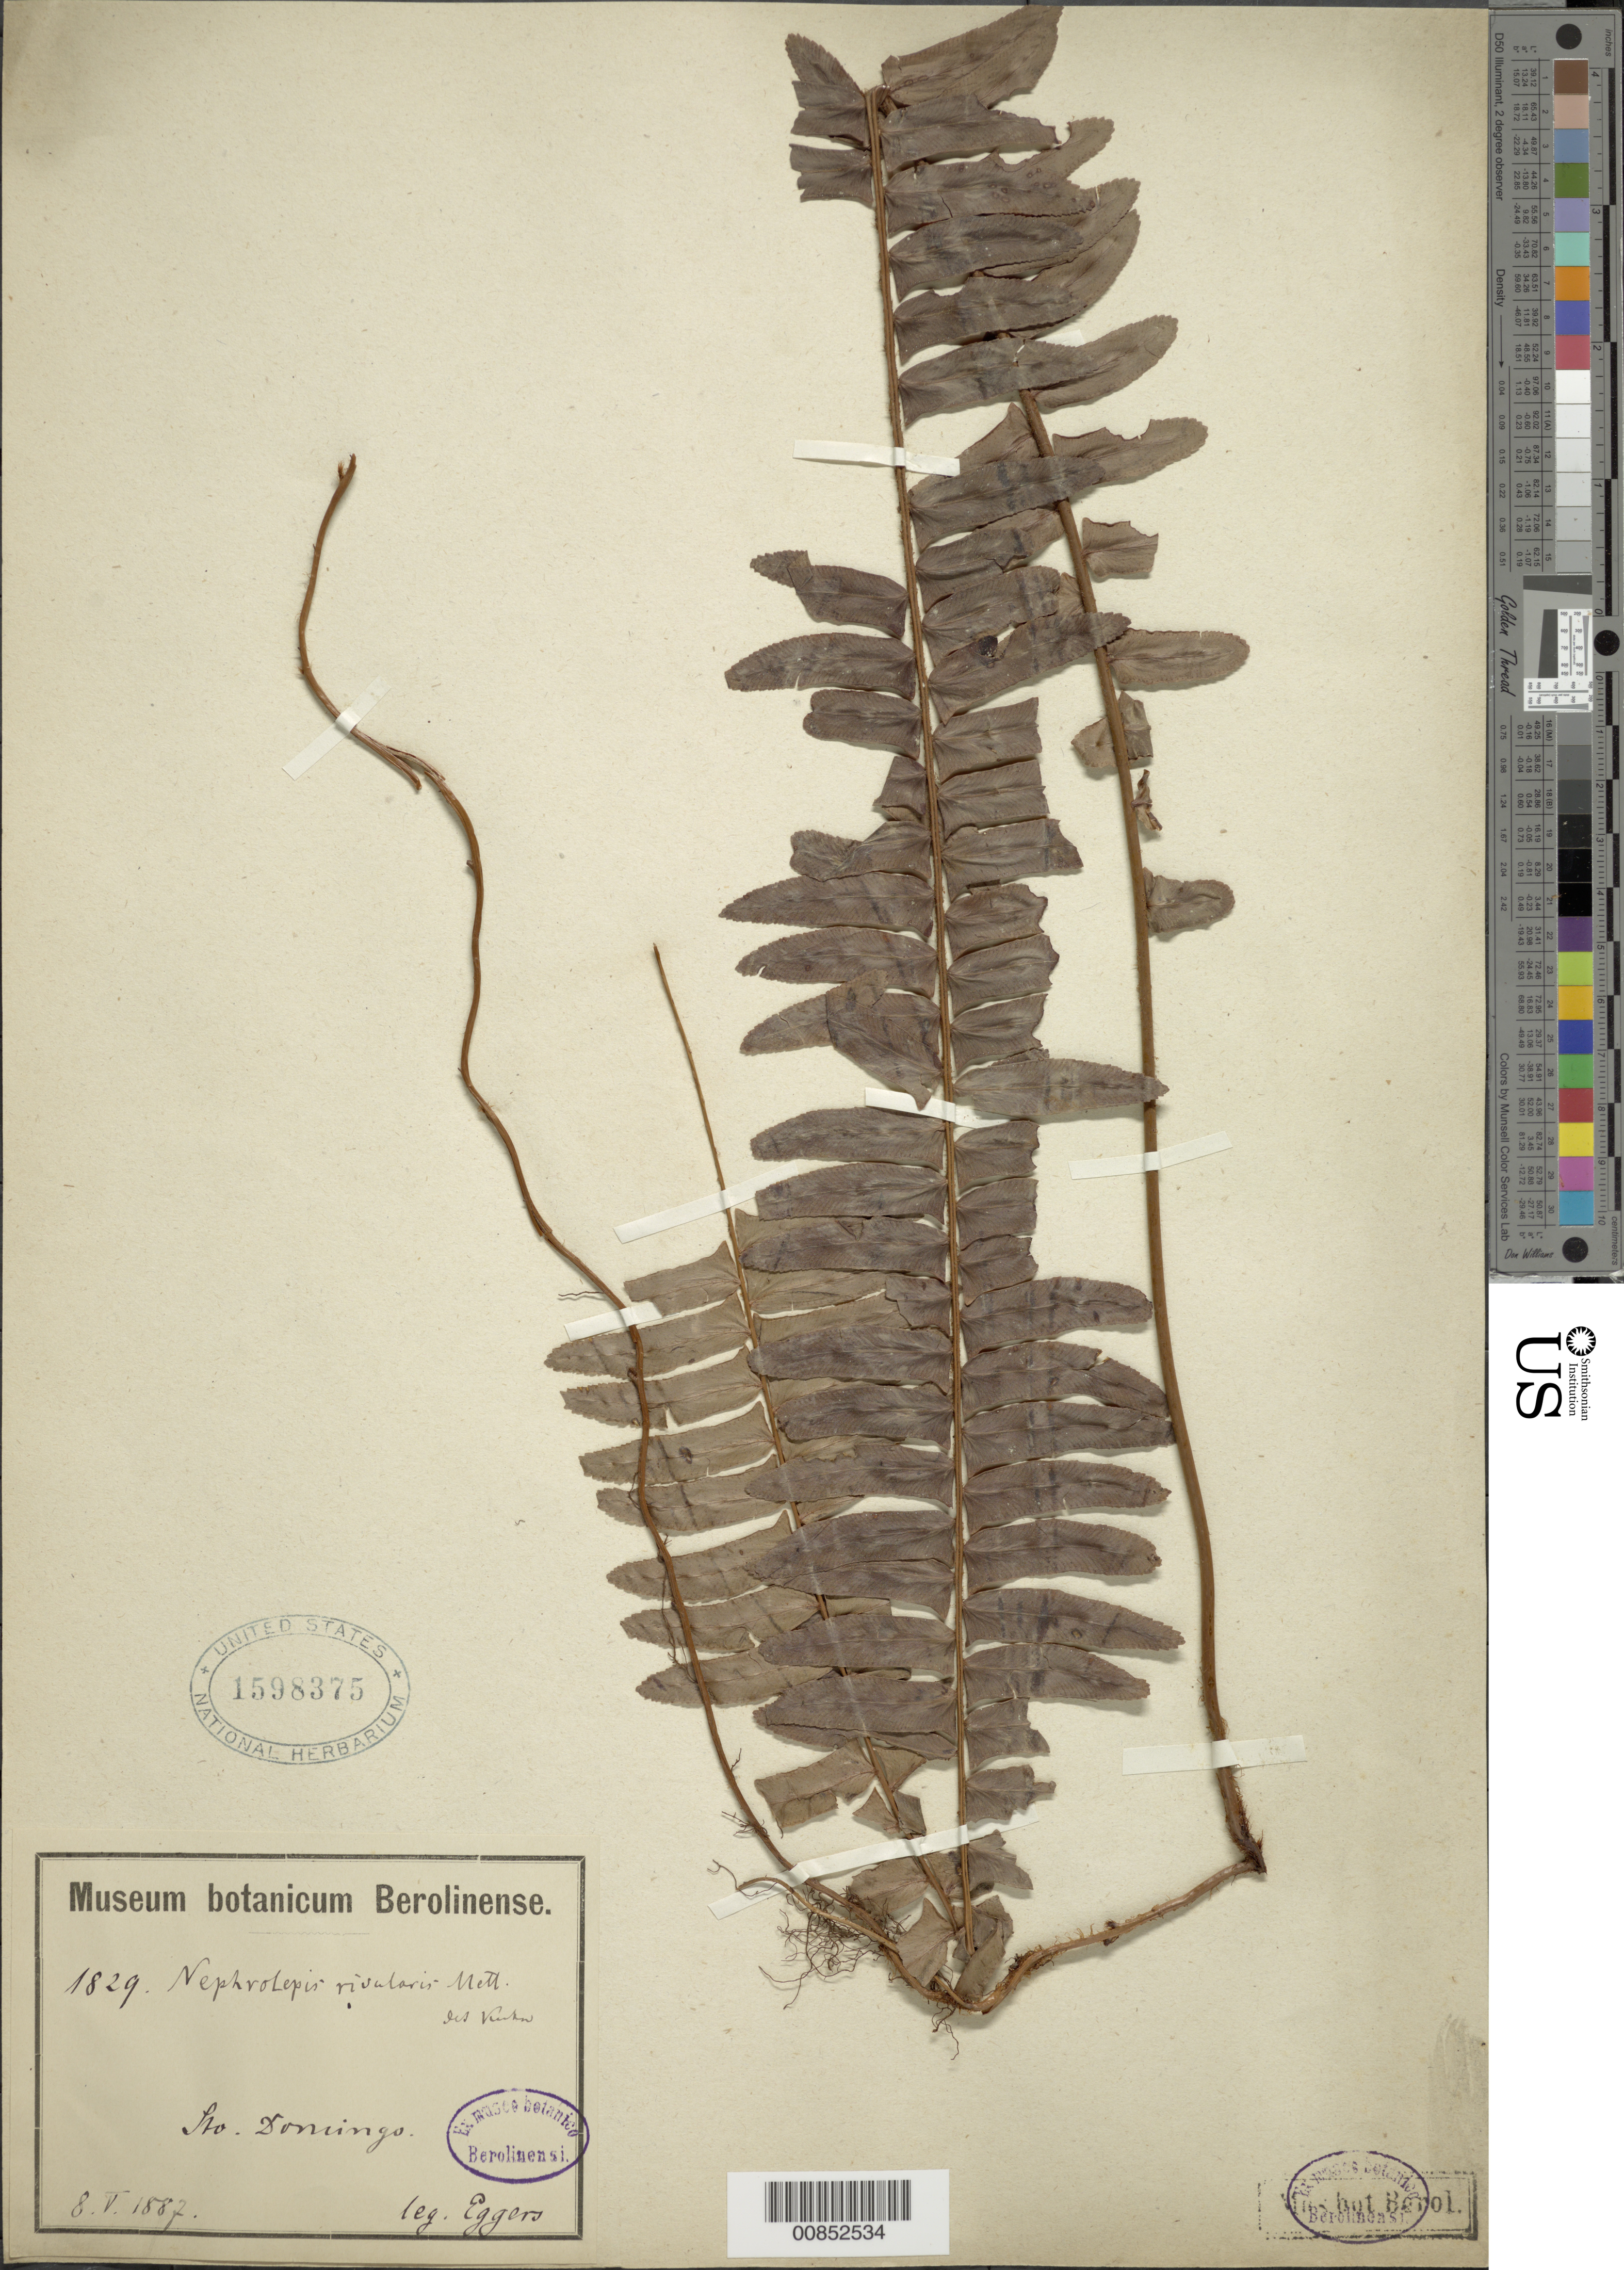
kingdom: Plantae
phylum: Tracheophyta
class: Polypodiopsida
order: Polypodiales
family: Nephrolepidaceae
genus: Nephrolepis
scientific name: Nephrolepis rivularis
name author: (Vahl) Mett. ex Krug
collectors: H. F. A. von Eggers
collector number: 1829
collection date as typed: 08 May 1887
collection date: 1887-05-08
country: Dominican Republic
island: Hispaniola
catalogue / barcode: US 1598375